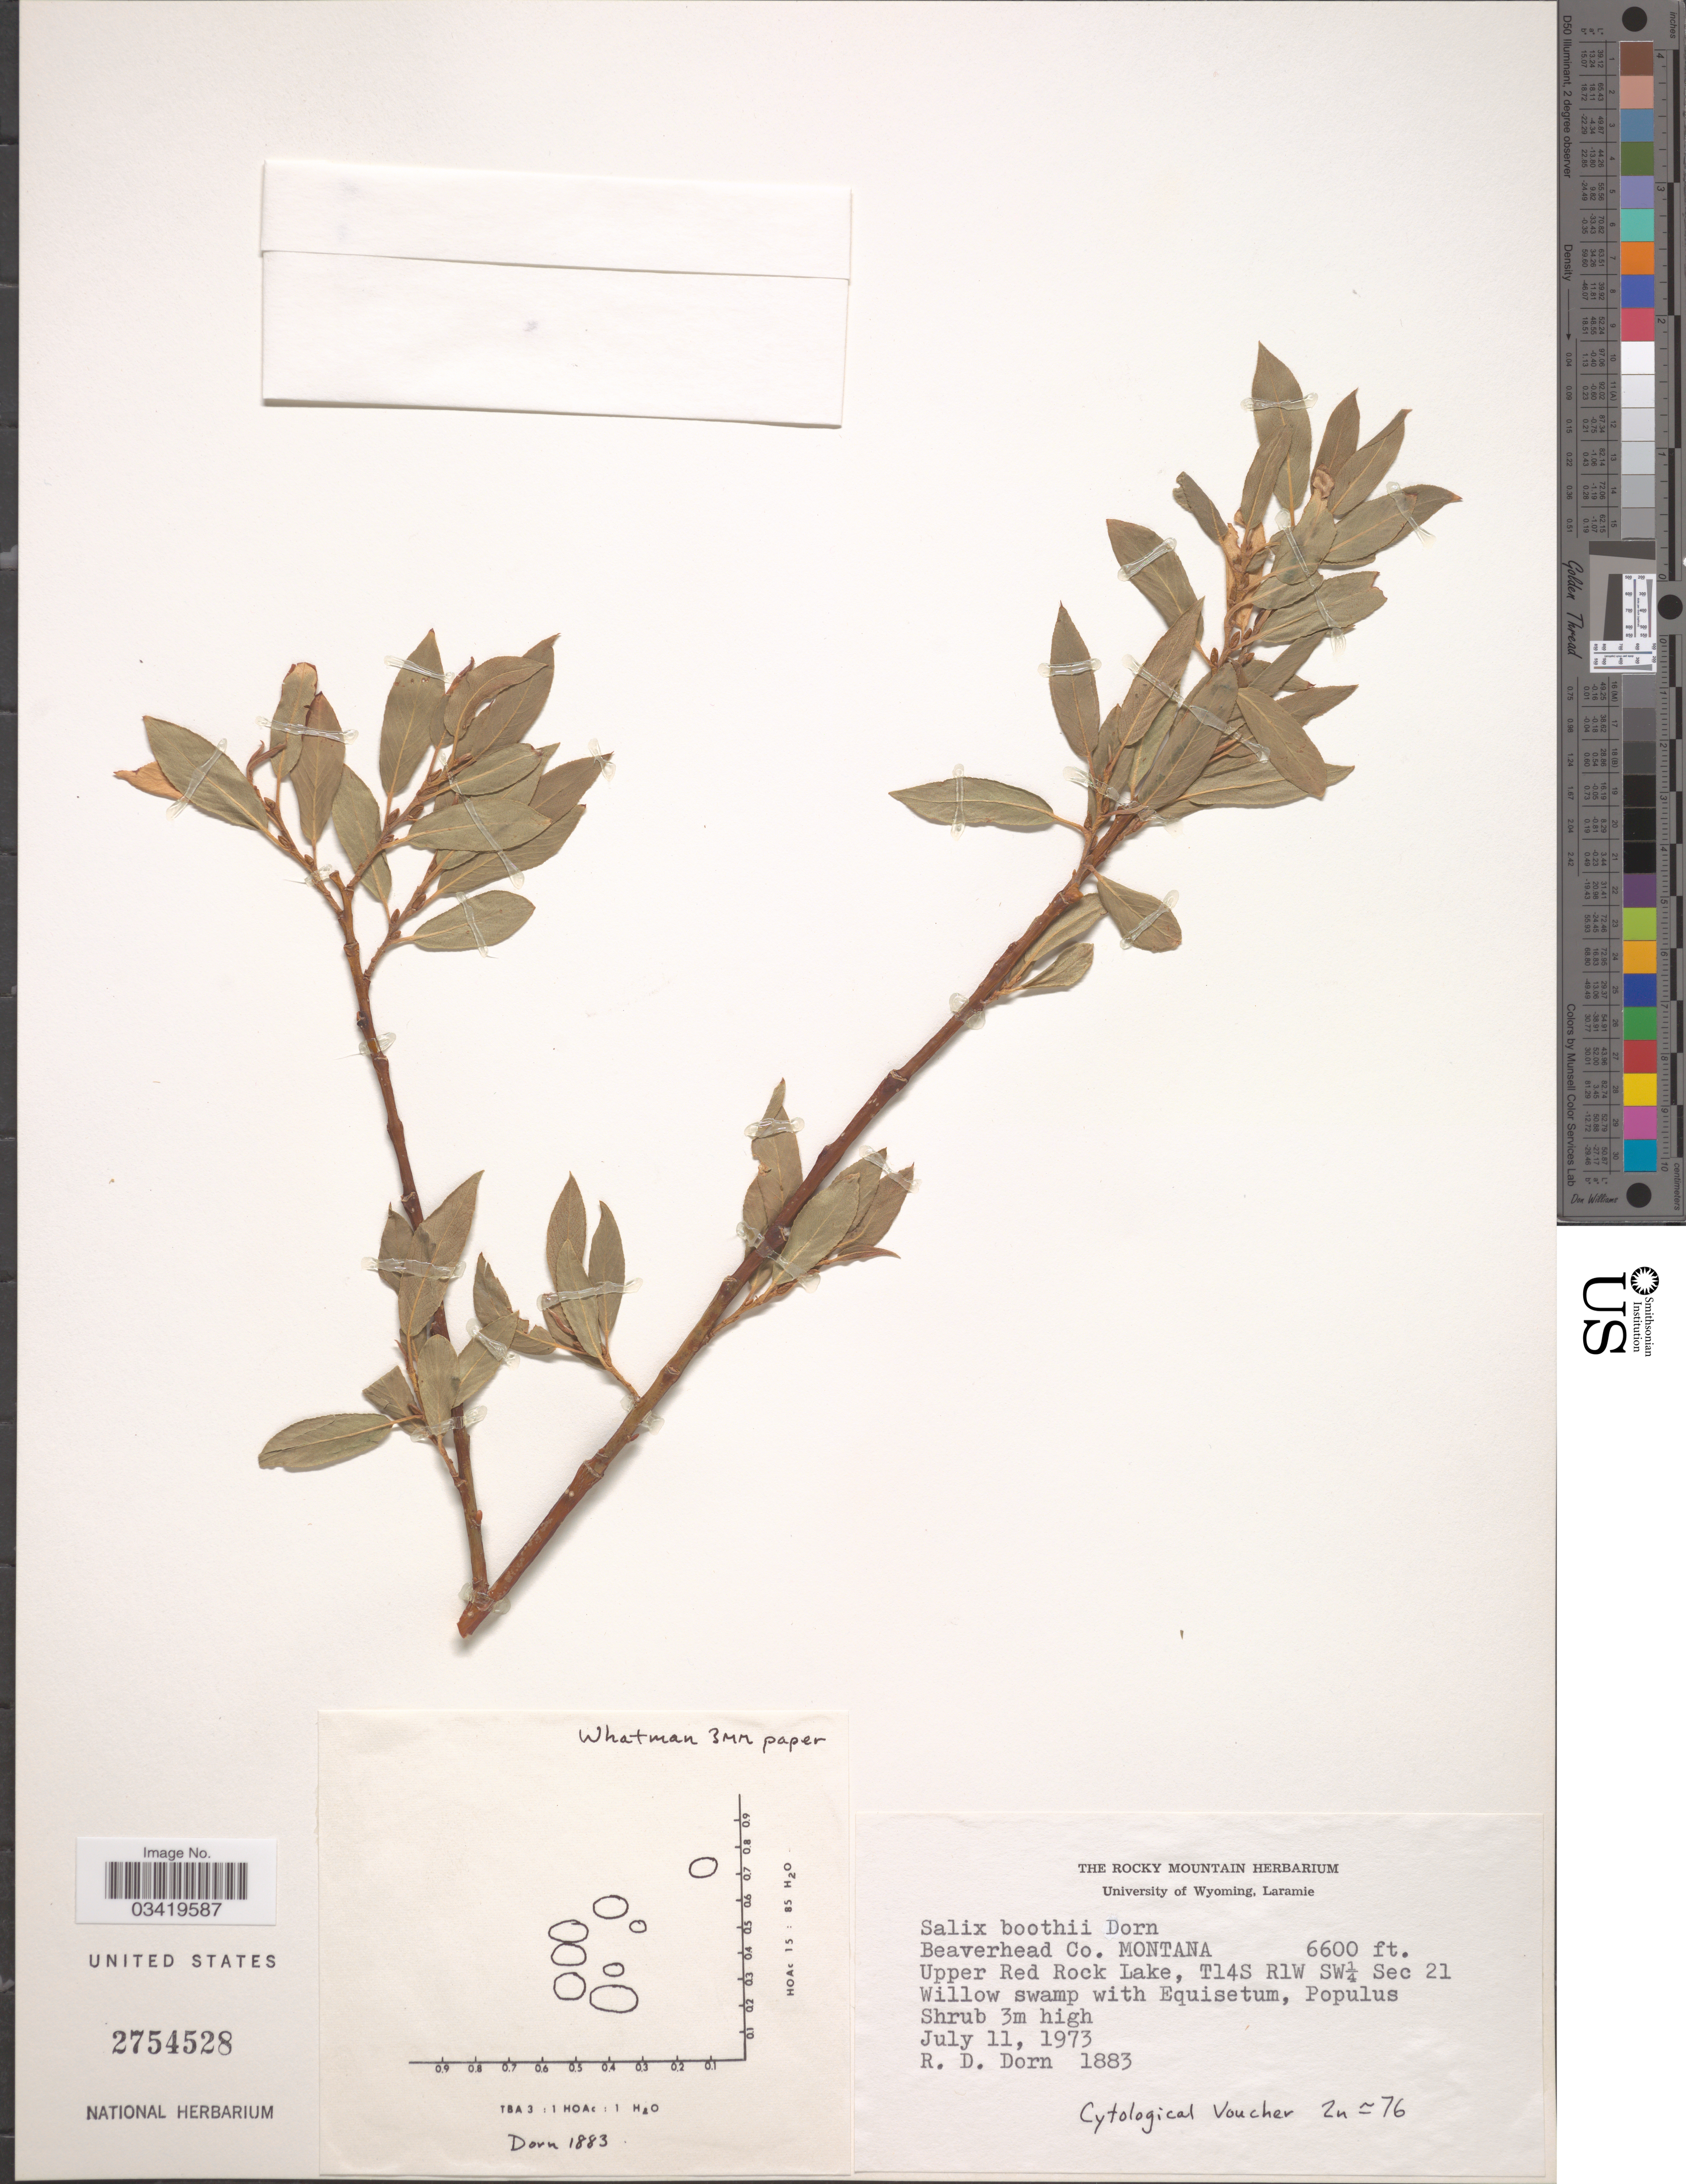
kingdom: Plantae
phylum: Tracheophyta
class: Magnoliopsida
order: Malpighiales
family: Salicaceae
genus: Salix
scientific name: Salix boothii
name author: Dorn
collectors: R. D. Dorn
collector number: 1883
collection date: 1973-07-11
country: United States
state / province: Montana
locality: Beaverhead Co. Upper Red Rock Lake, T14S R1W SW¼ Sec 21.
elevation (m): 2012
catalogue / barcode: US 2754528